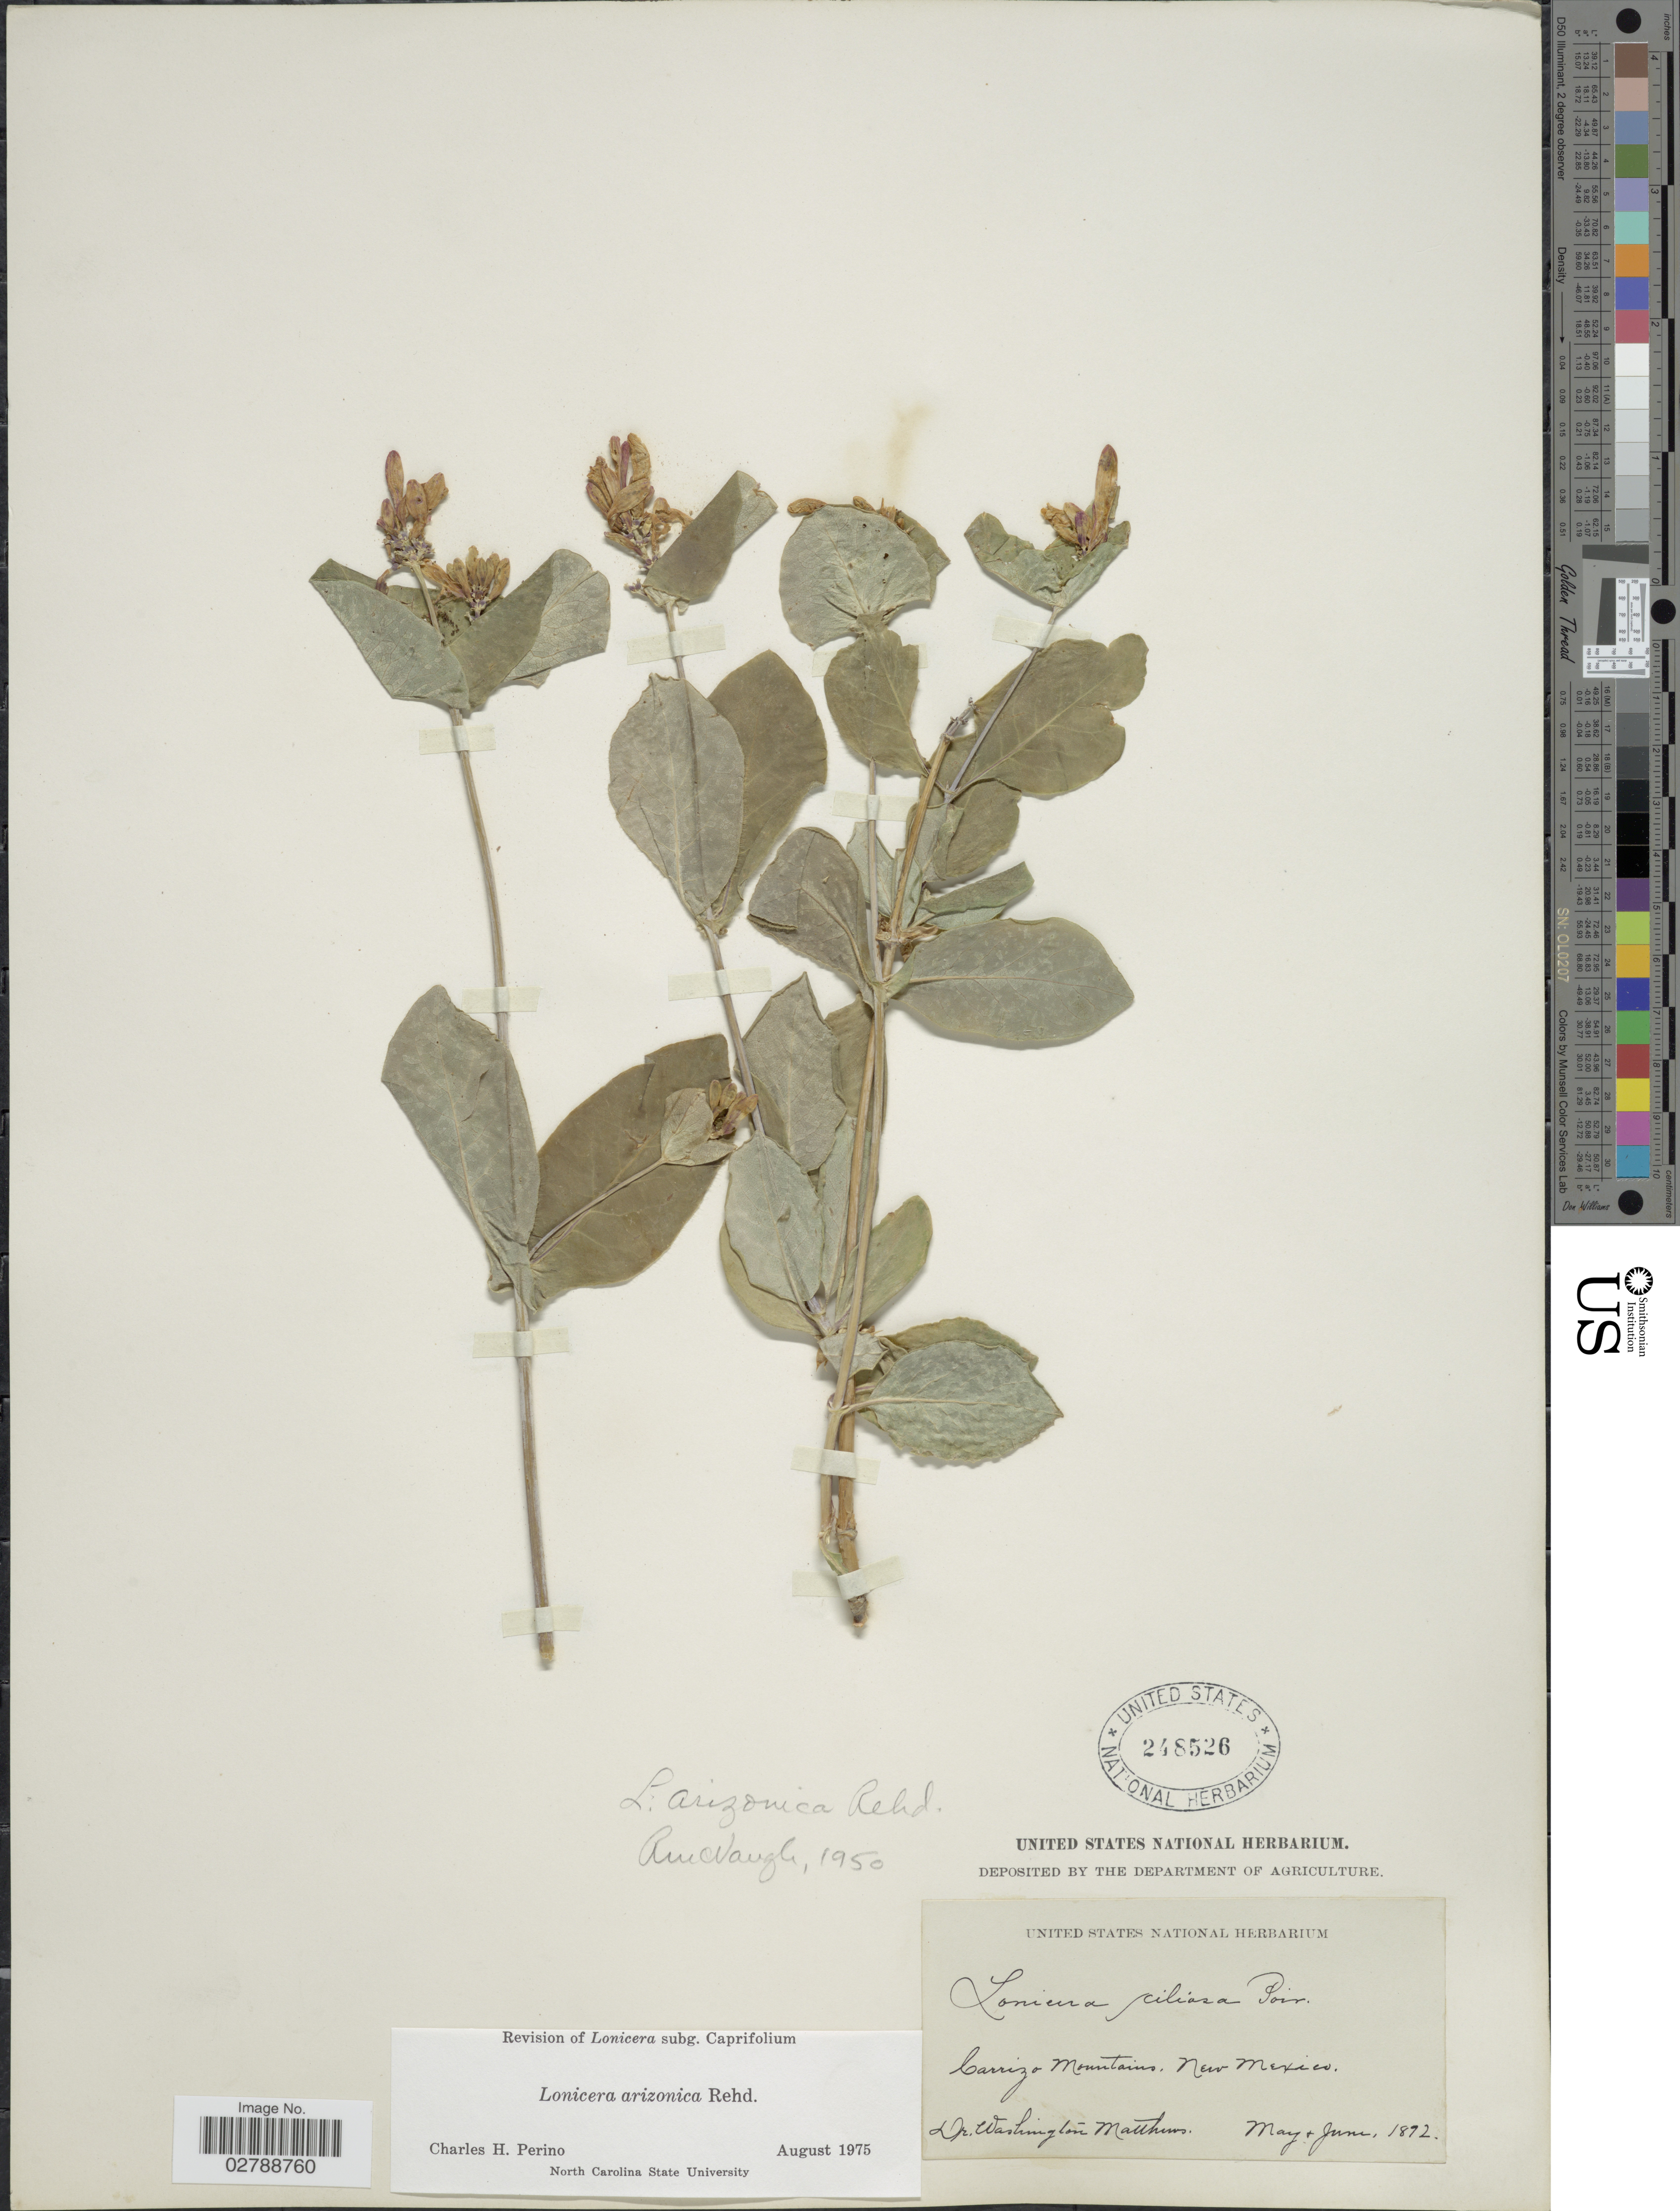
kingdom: Plantae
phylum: Tracheophyta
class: Magnoliopsida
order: Dipsacales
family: Caprifoliaceae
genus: Lonicera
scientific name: Lonicera arizonica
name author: Rehder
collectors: W. Matthews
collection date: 1892-05/1892-06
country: United States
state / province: New Mexico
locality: Carrizo Mountains.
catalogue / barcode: US 248526